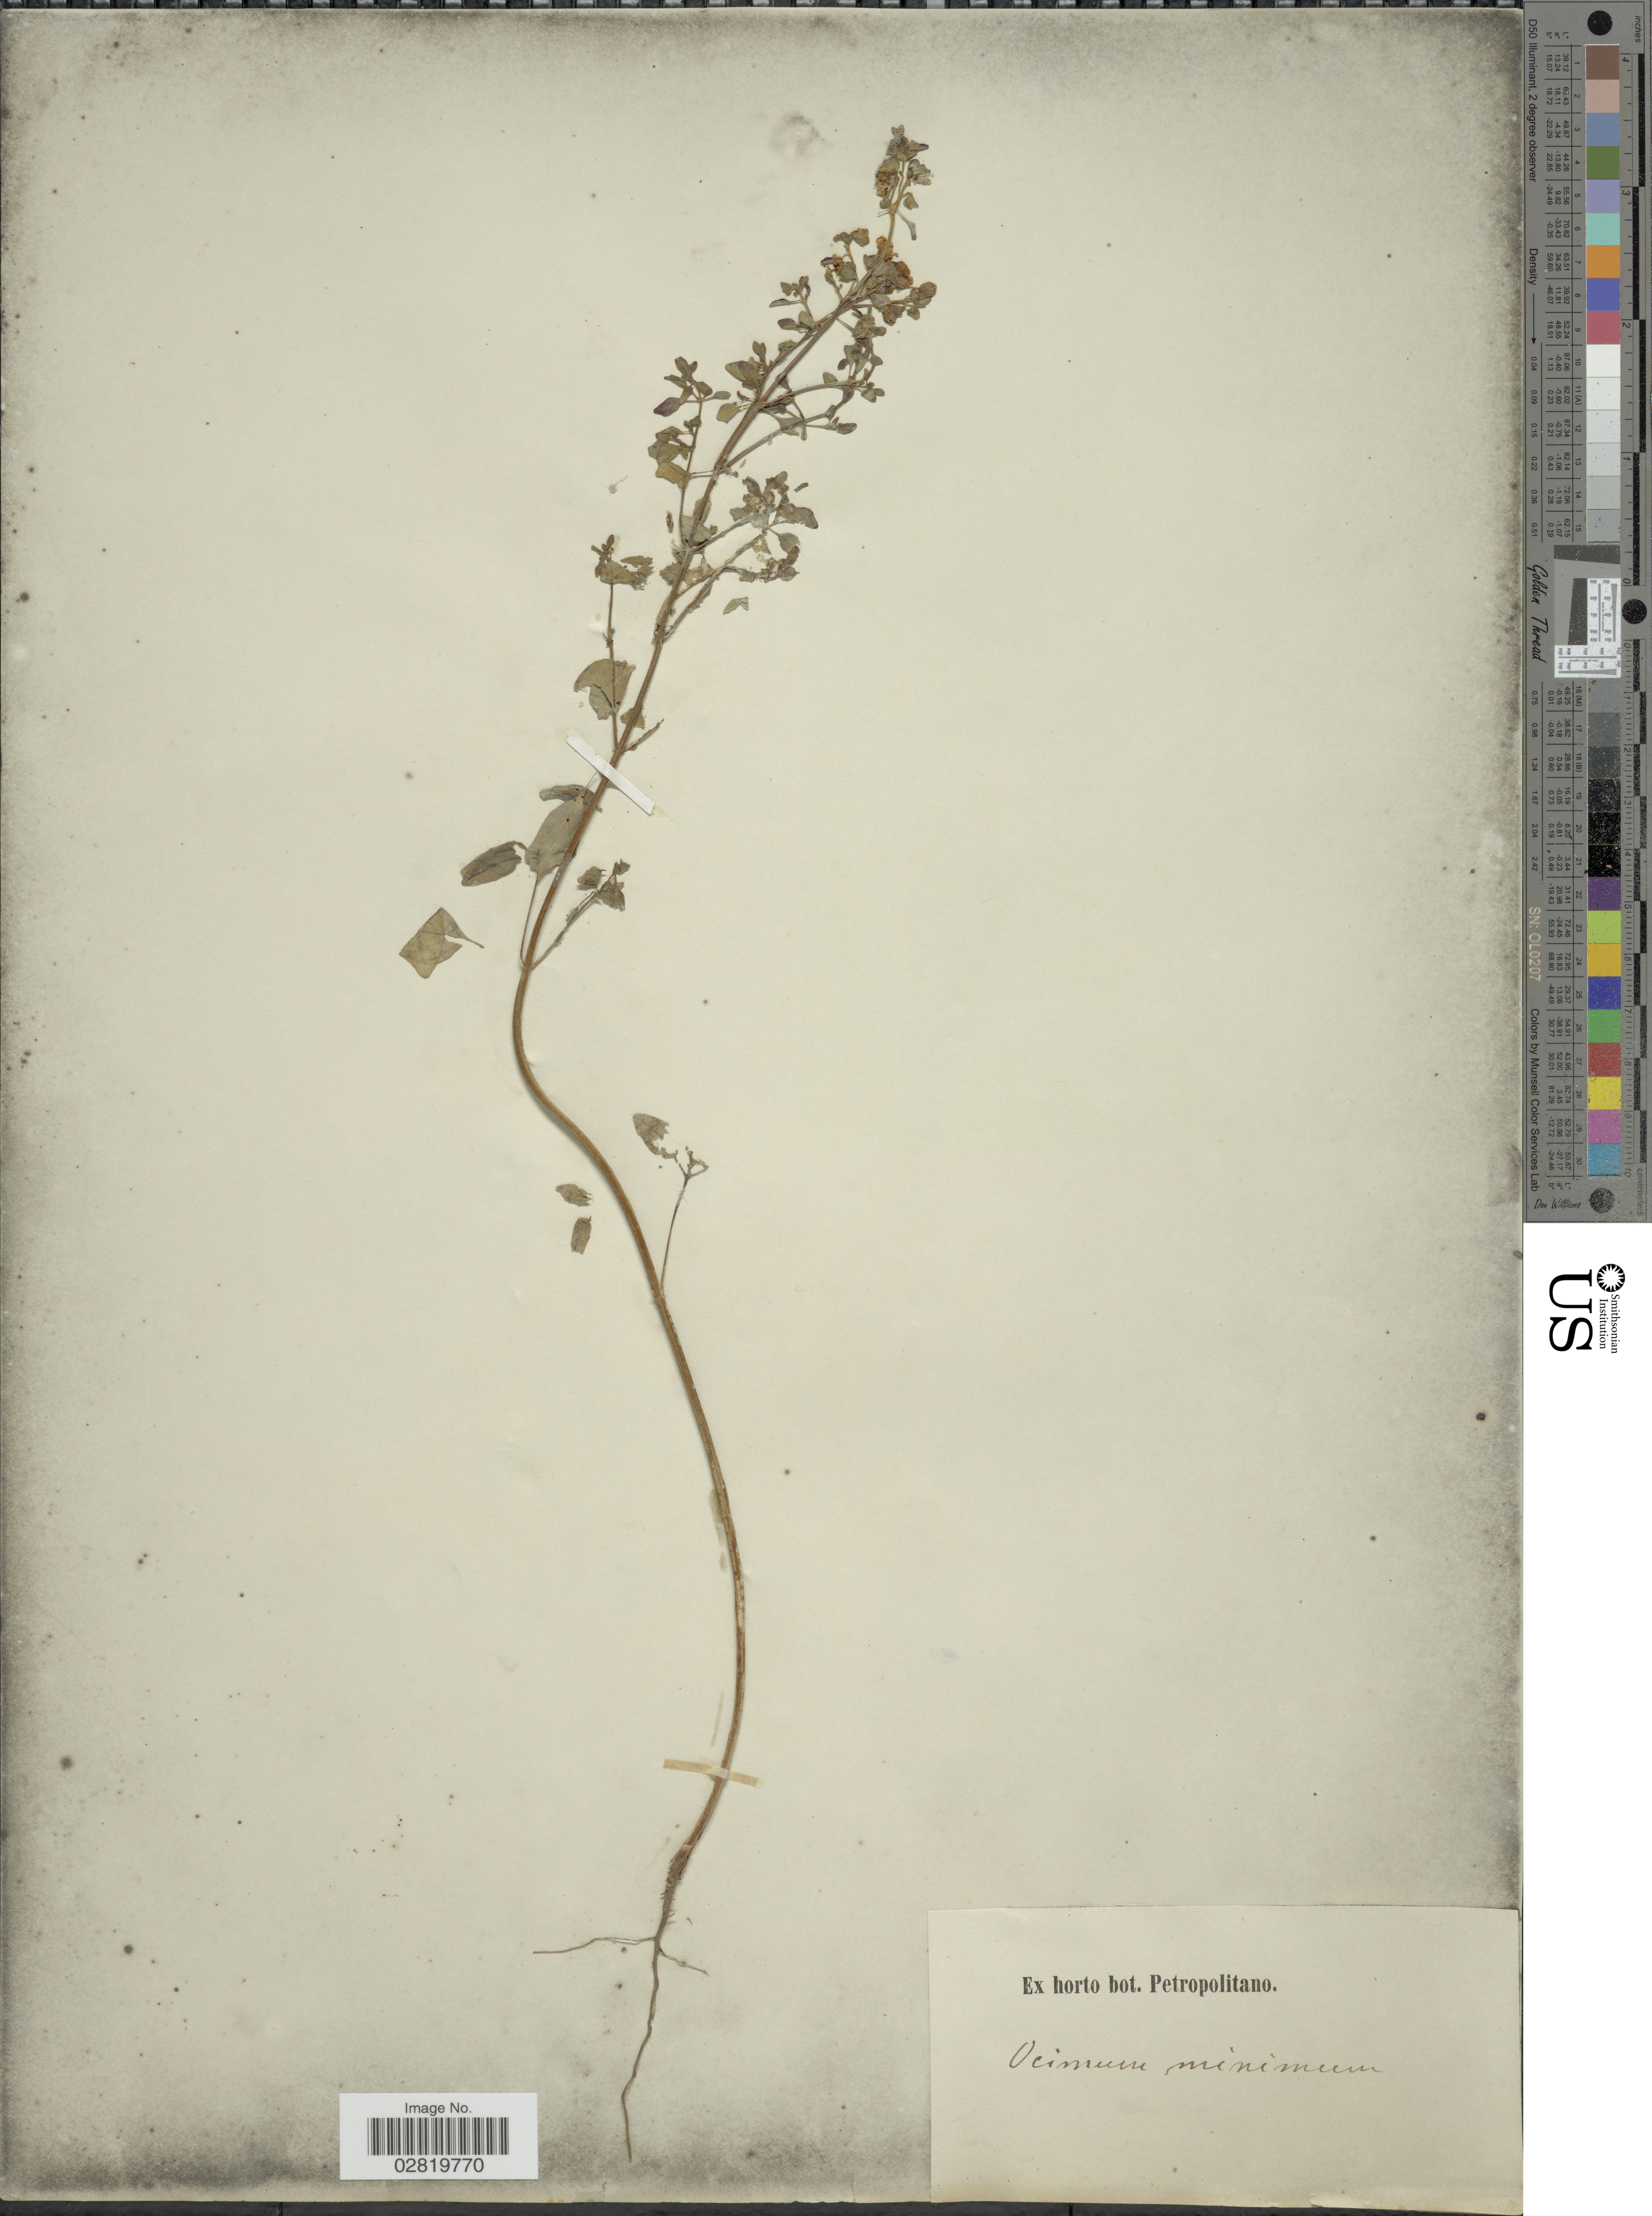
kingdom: Plantae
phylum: Tracheophyta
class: Magnoliopsida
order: Lamiales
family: Lamiaceae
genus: Ocimum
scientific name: Ocimum minimum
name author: L.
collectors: ex Horto Bot. Petropolitano